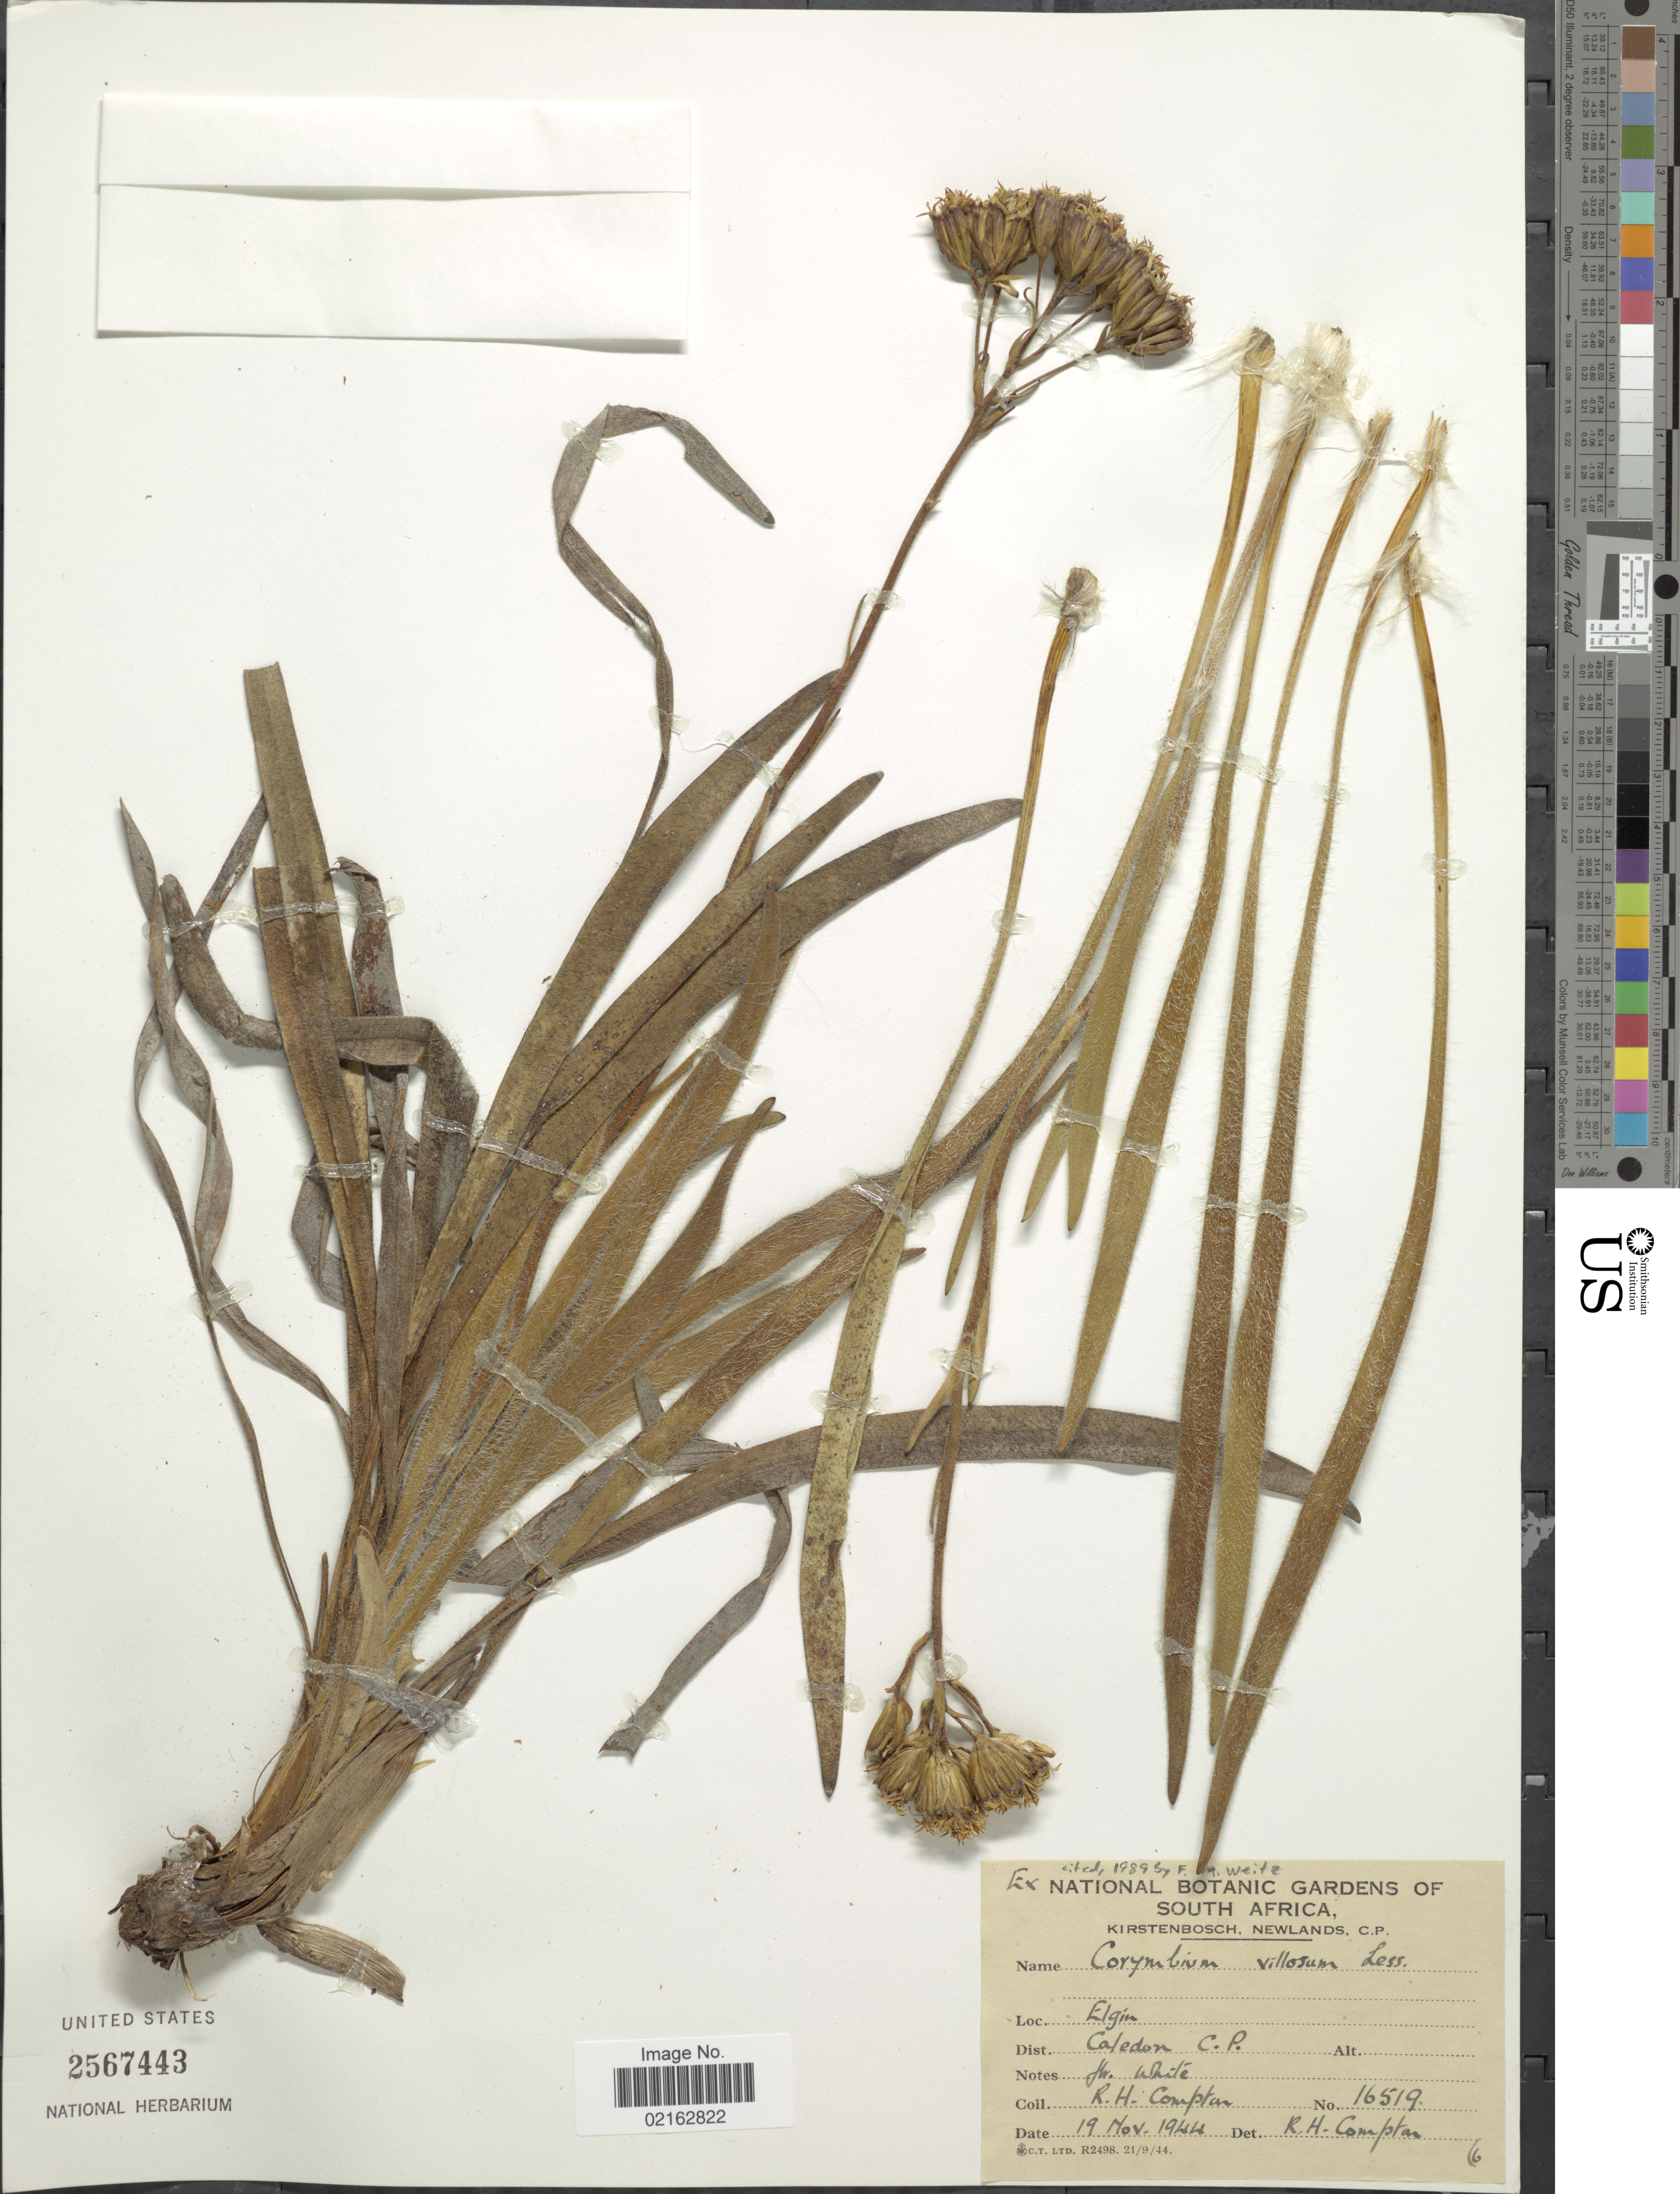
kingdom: Plantae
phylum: Tracheophyta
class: Magnoliopsida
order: Asterales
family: Asteraceae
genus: Corymbium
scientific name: Corymbium villosum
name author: Less.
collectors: R. H. Compton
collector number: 16519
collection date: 1944-11-19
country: South Africa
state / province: Western Cape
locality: Elgin. Dist. Caledon C.P.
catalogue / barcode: US 2567443